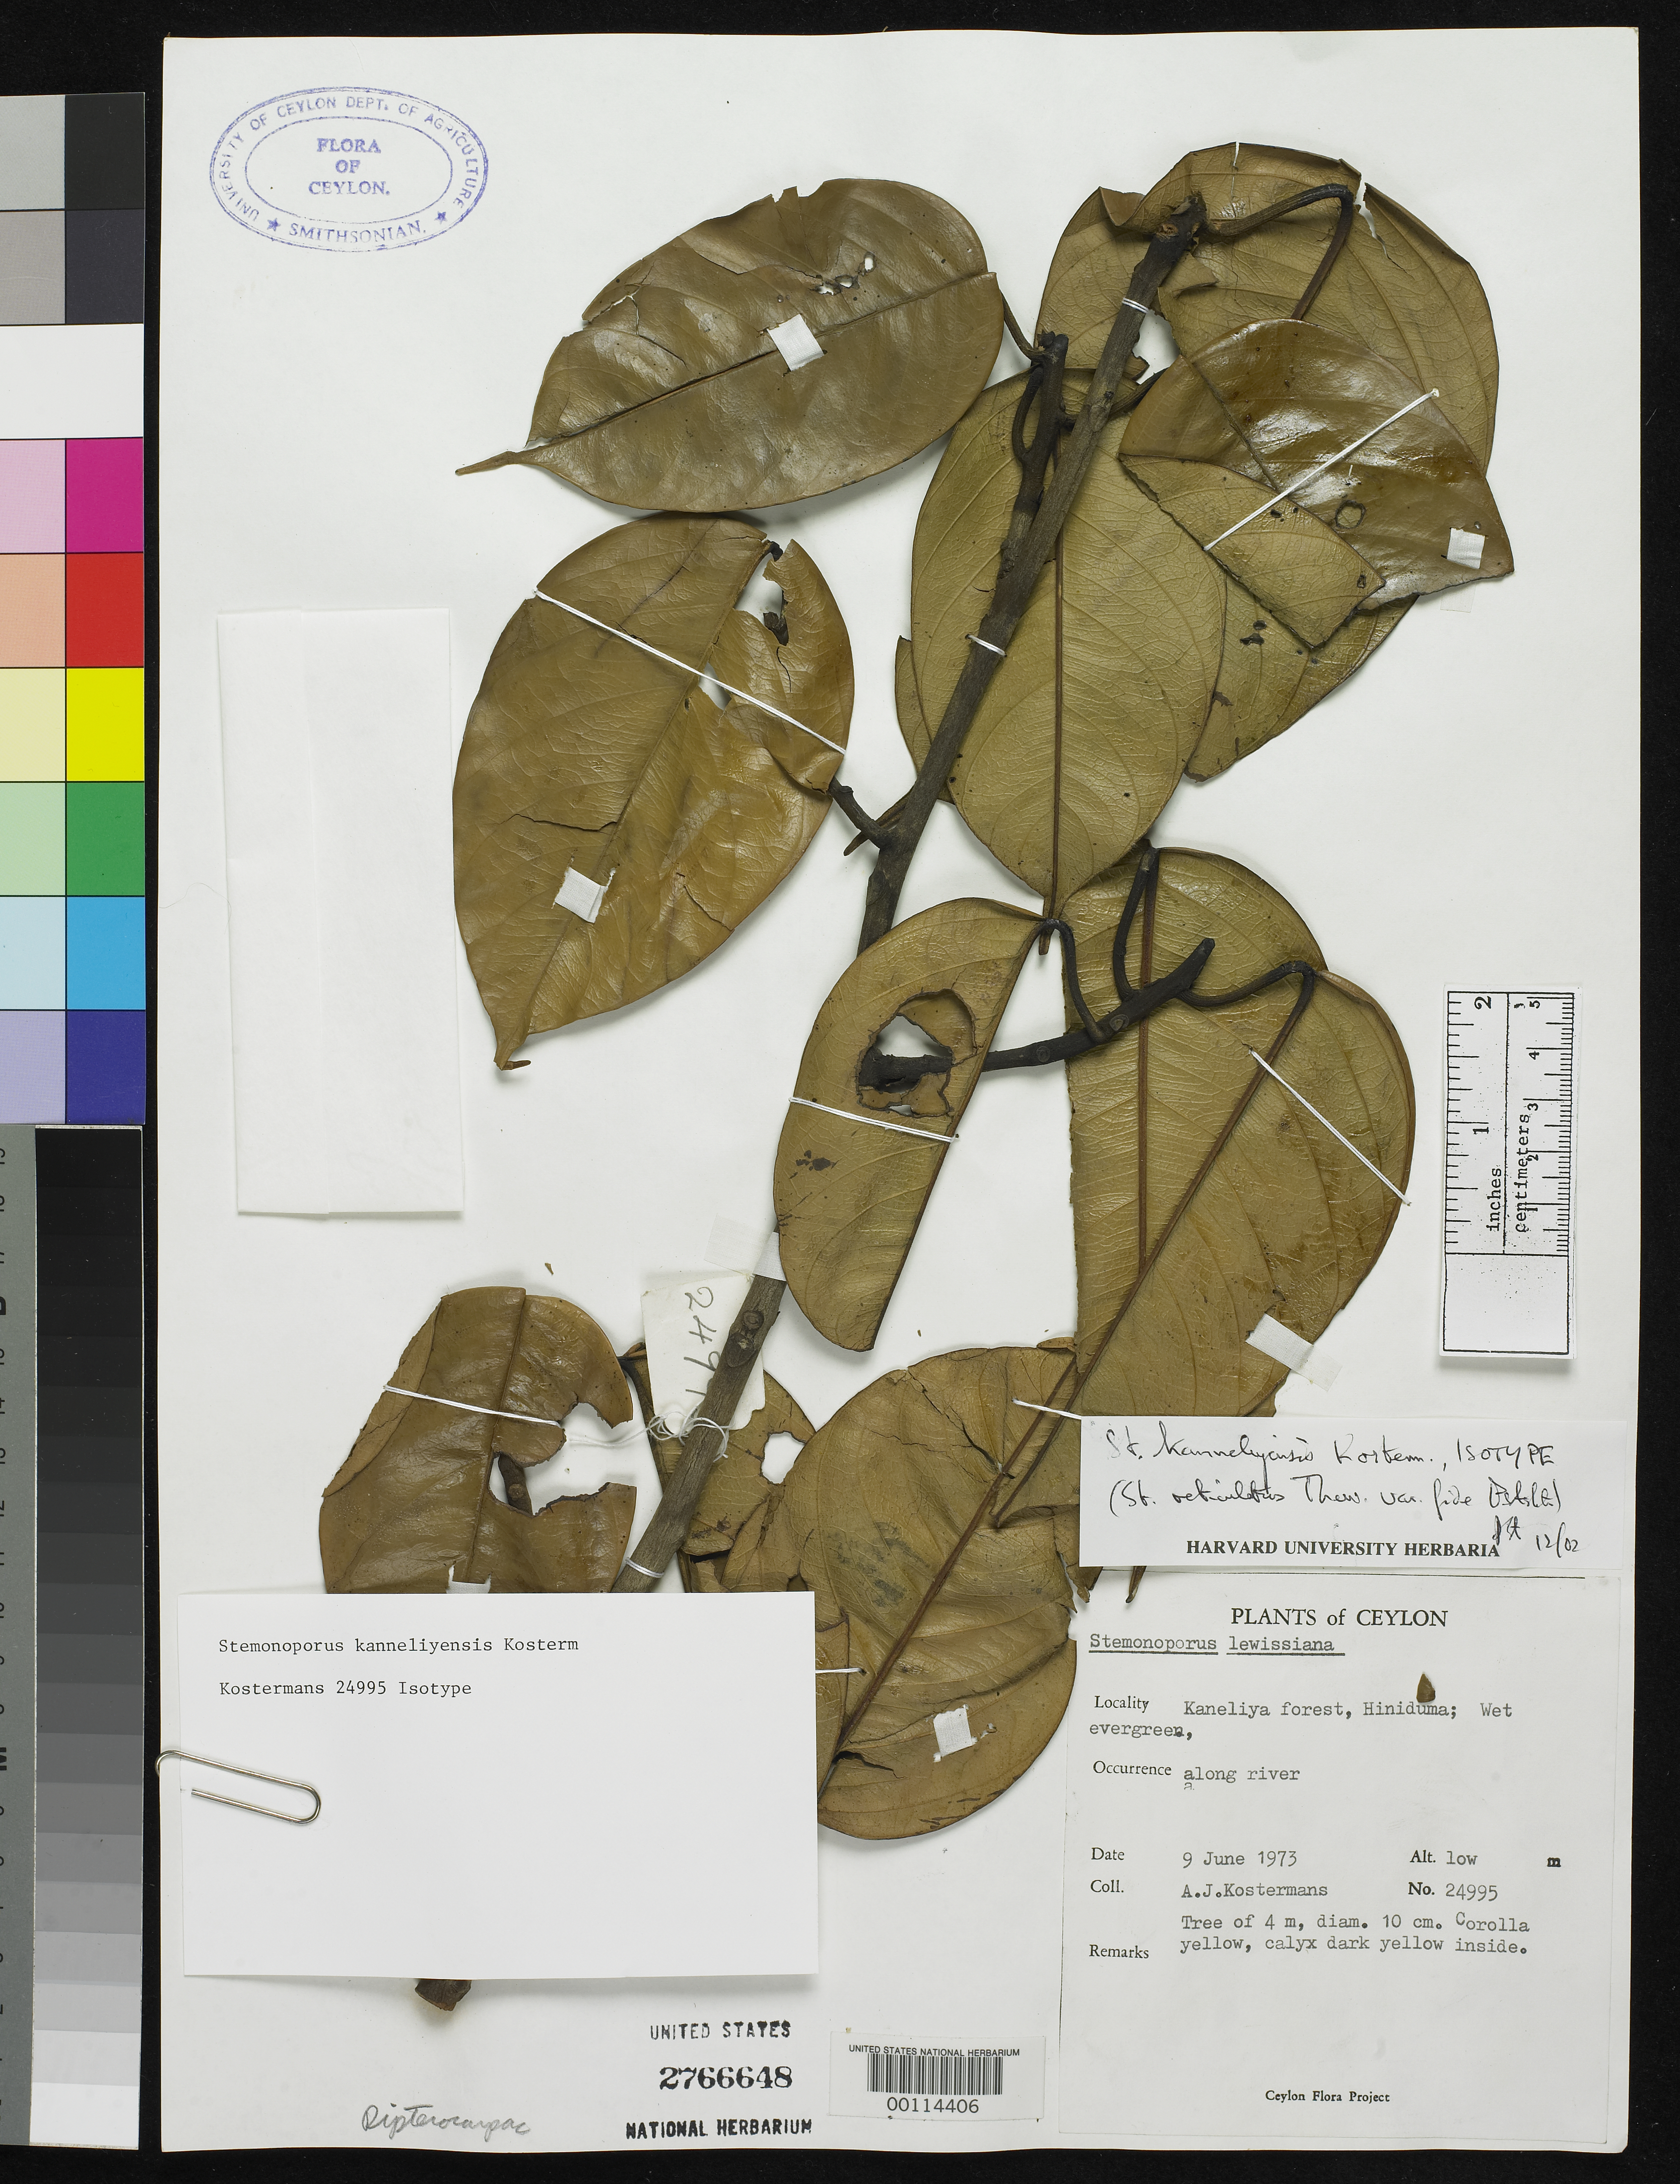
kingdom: Plantae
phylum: Tracheophyta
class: Magnoliopsida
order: Malvales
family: Dipterocarpaceae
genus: Stemonoporus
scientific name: Stemonoporus kanneliyensis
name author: Kosterm.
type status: Isotype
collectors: A. J. G. Kostermans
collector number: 24995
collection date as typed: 09 Jun 1973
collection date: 1973-06-09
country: Sri Lanka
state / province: Southern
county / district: Galle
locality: Kanneliya forest near Hiniduma.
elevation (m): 150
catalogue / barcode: US 2766648